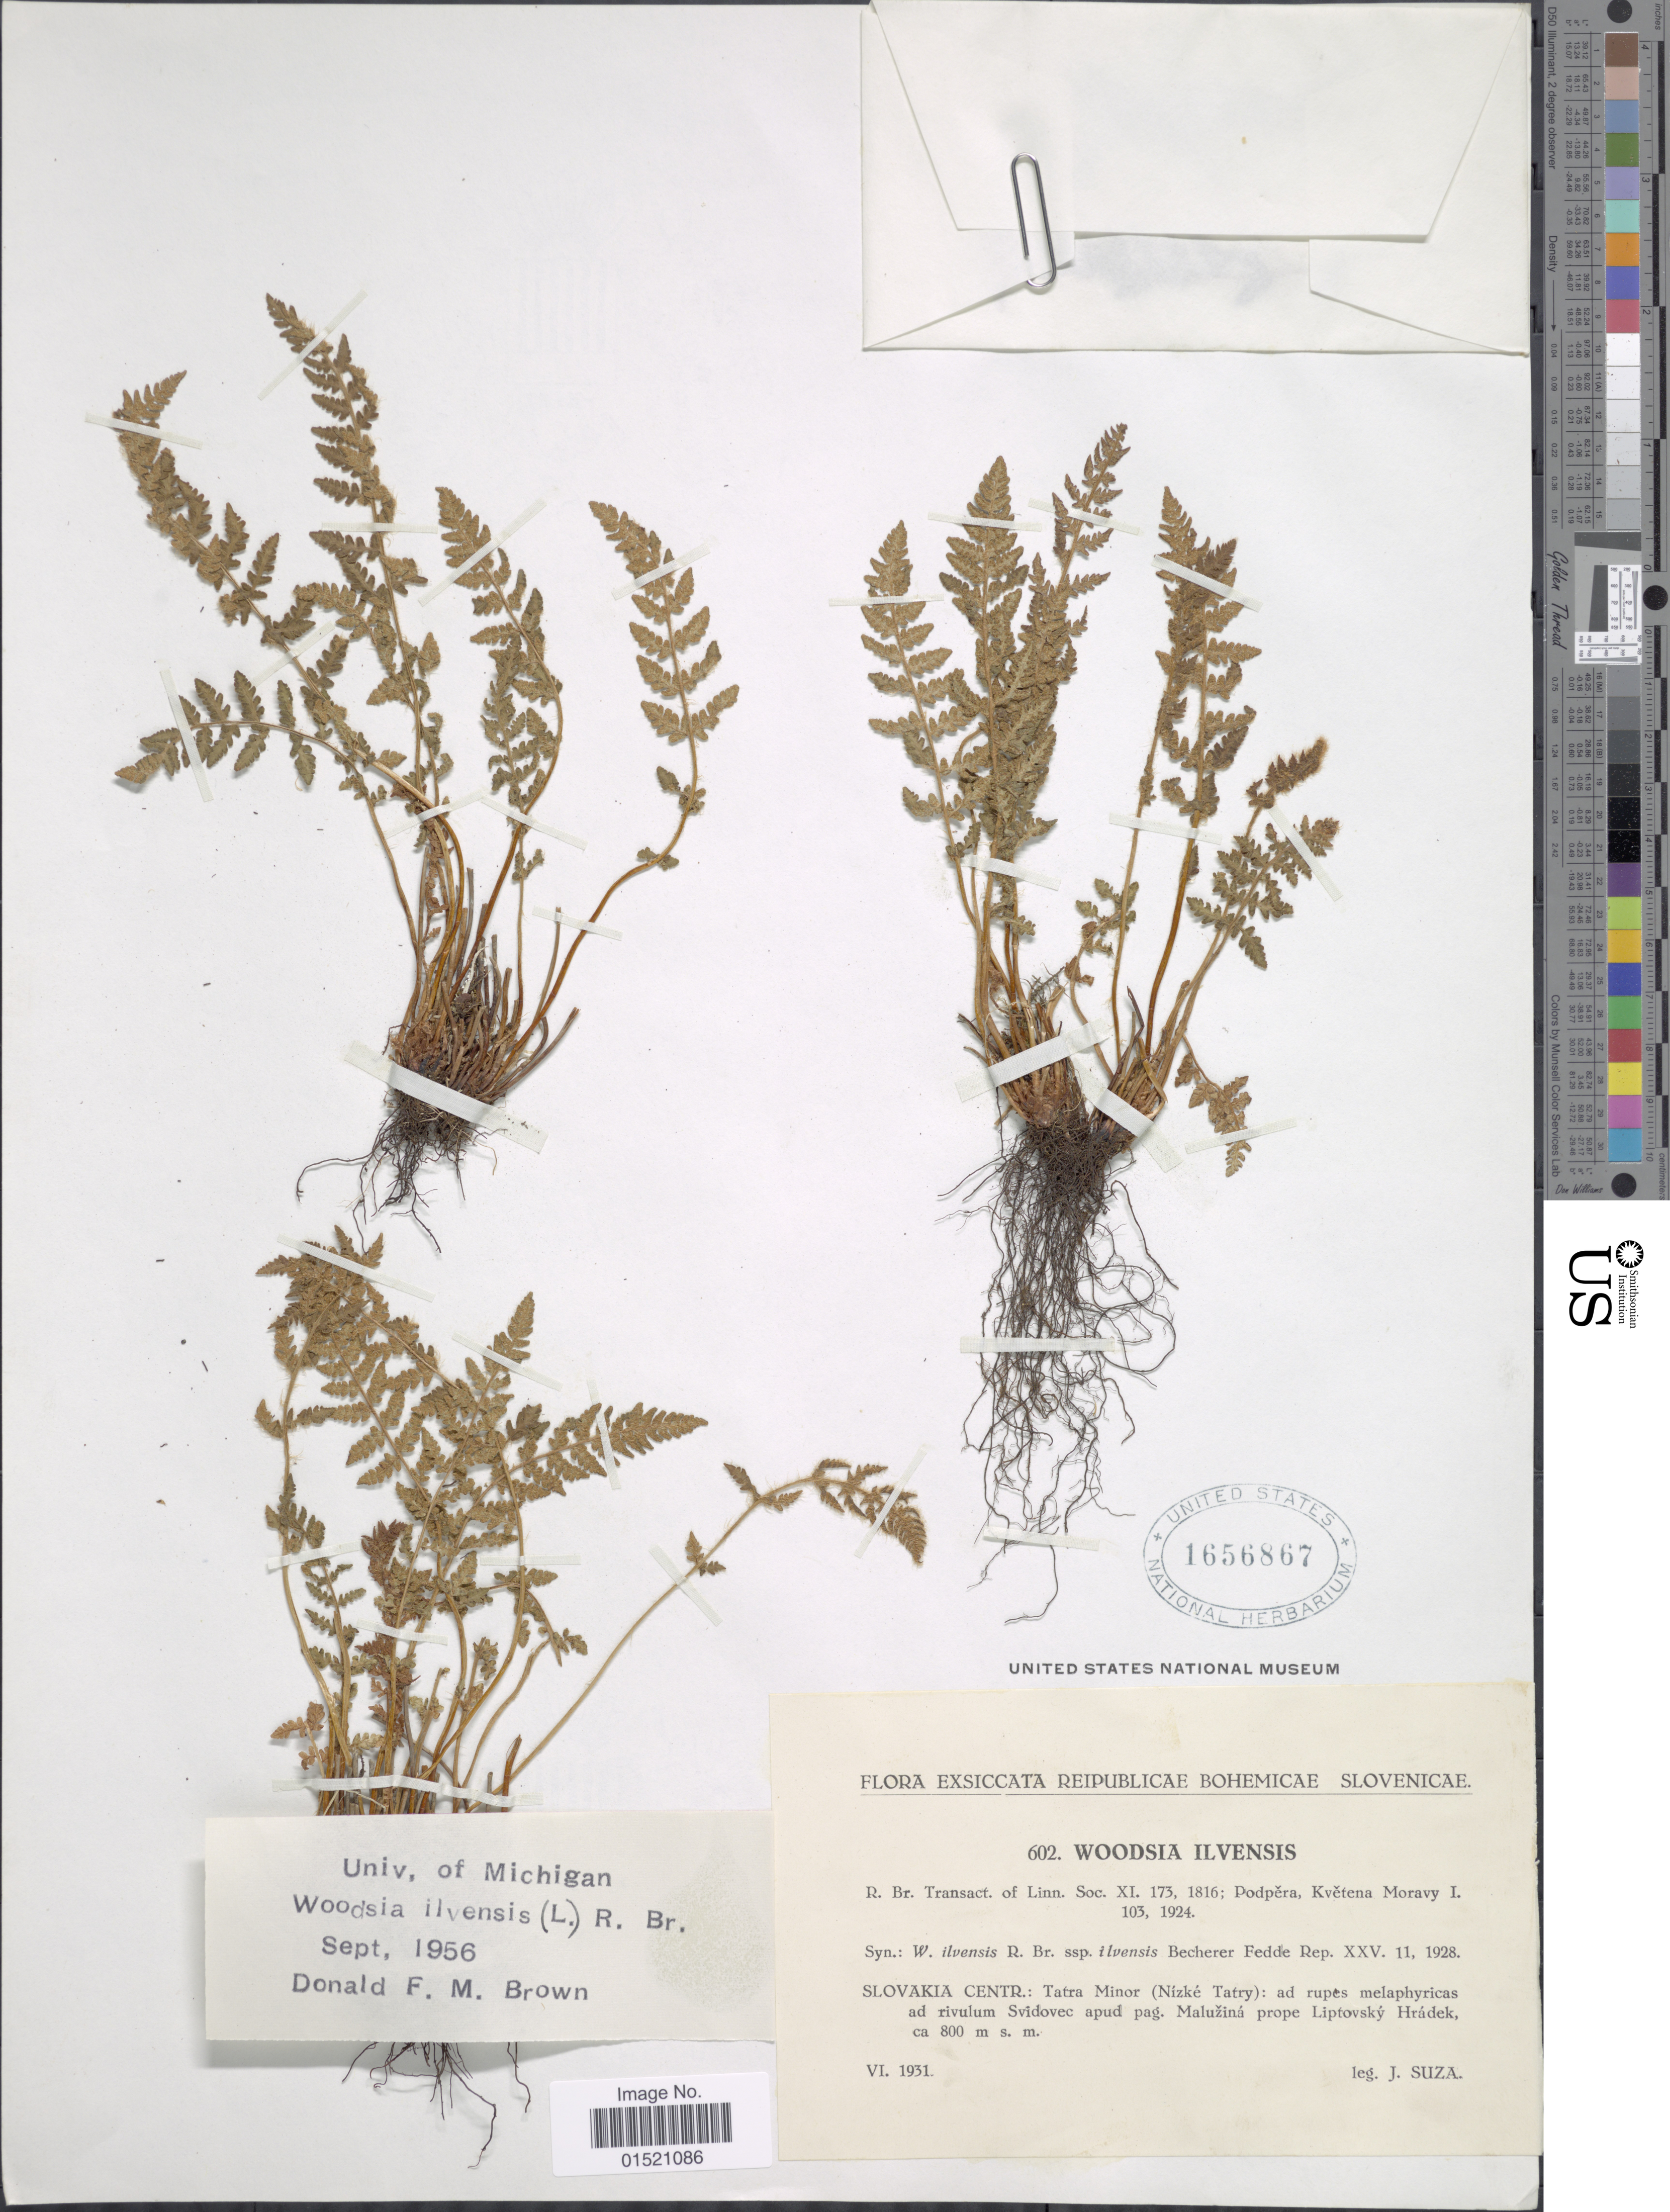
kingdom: Plantae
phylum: Tracheophyta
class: Polypodiopsida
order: Polypodiales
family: Woodsiaceae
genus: Woodsia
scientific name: Woodsia ilvensis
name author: (L.) R. Br.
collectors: J. Suza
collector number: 602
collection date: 1931-06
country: Slovakia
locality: Slovakia Centr: tatra Minor (Nizké Tatry): ad rupes melaphyricas ad rivulum Svidovec apud pag Maluzina prope Liptovsku Hrádek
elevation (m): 800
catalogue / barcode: US 1656867